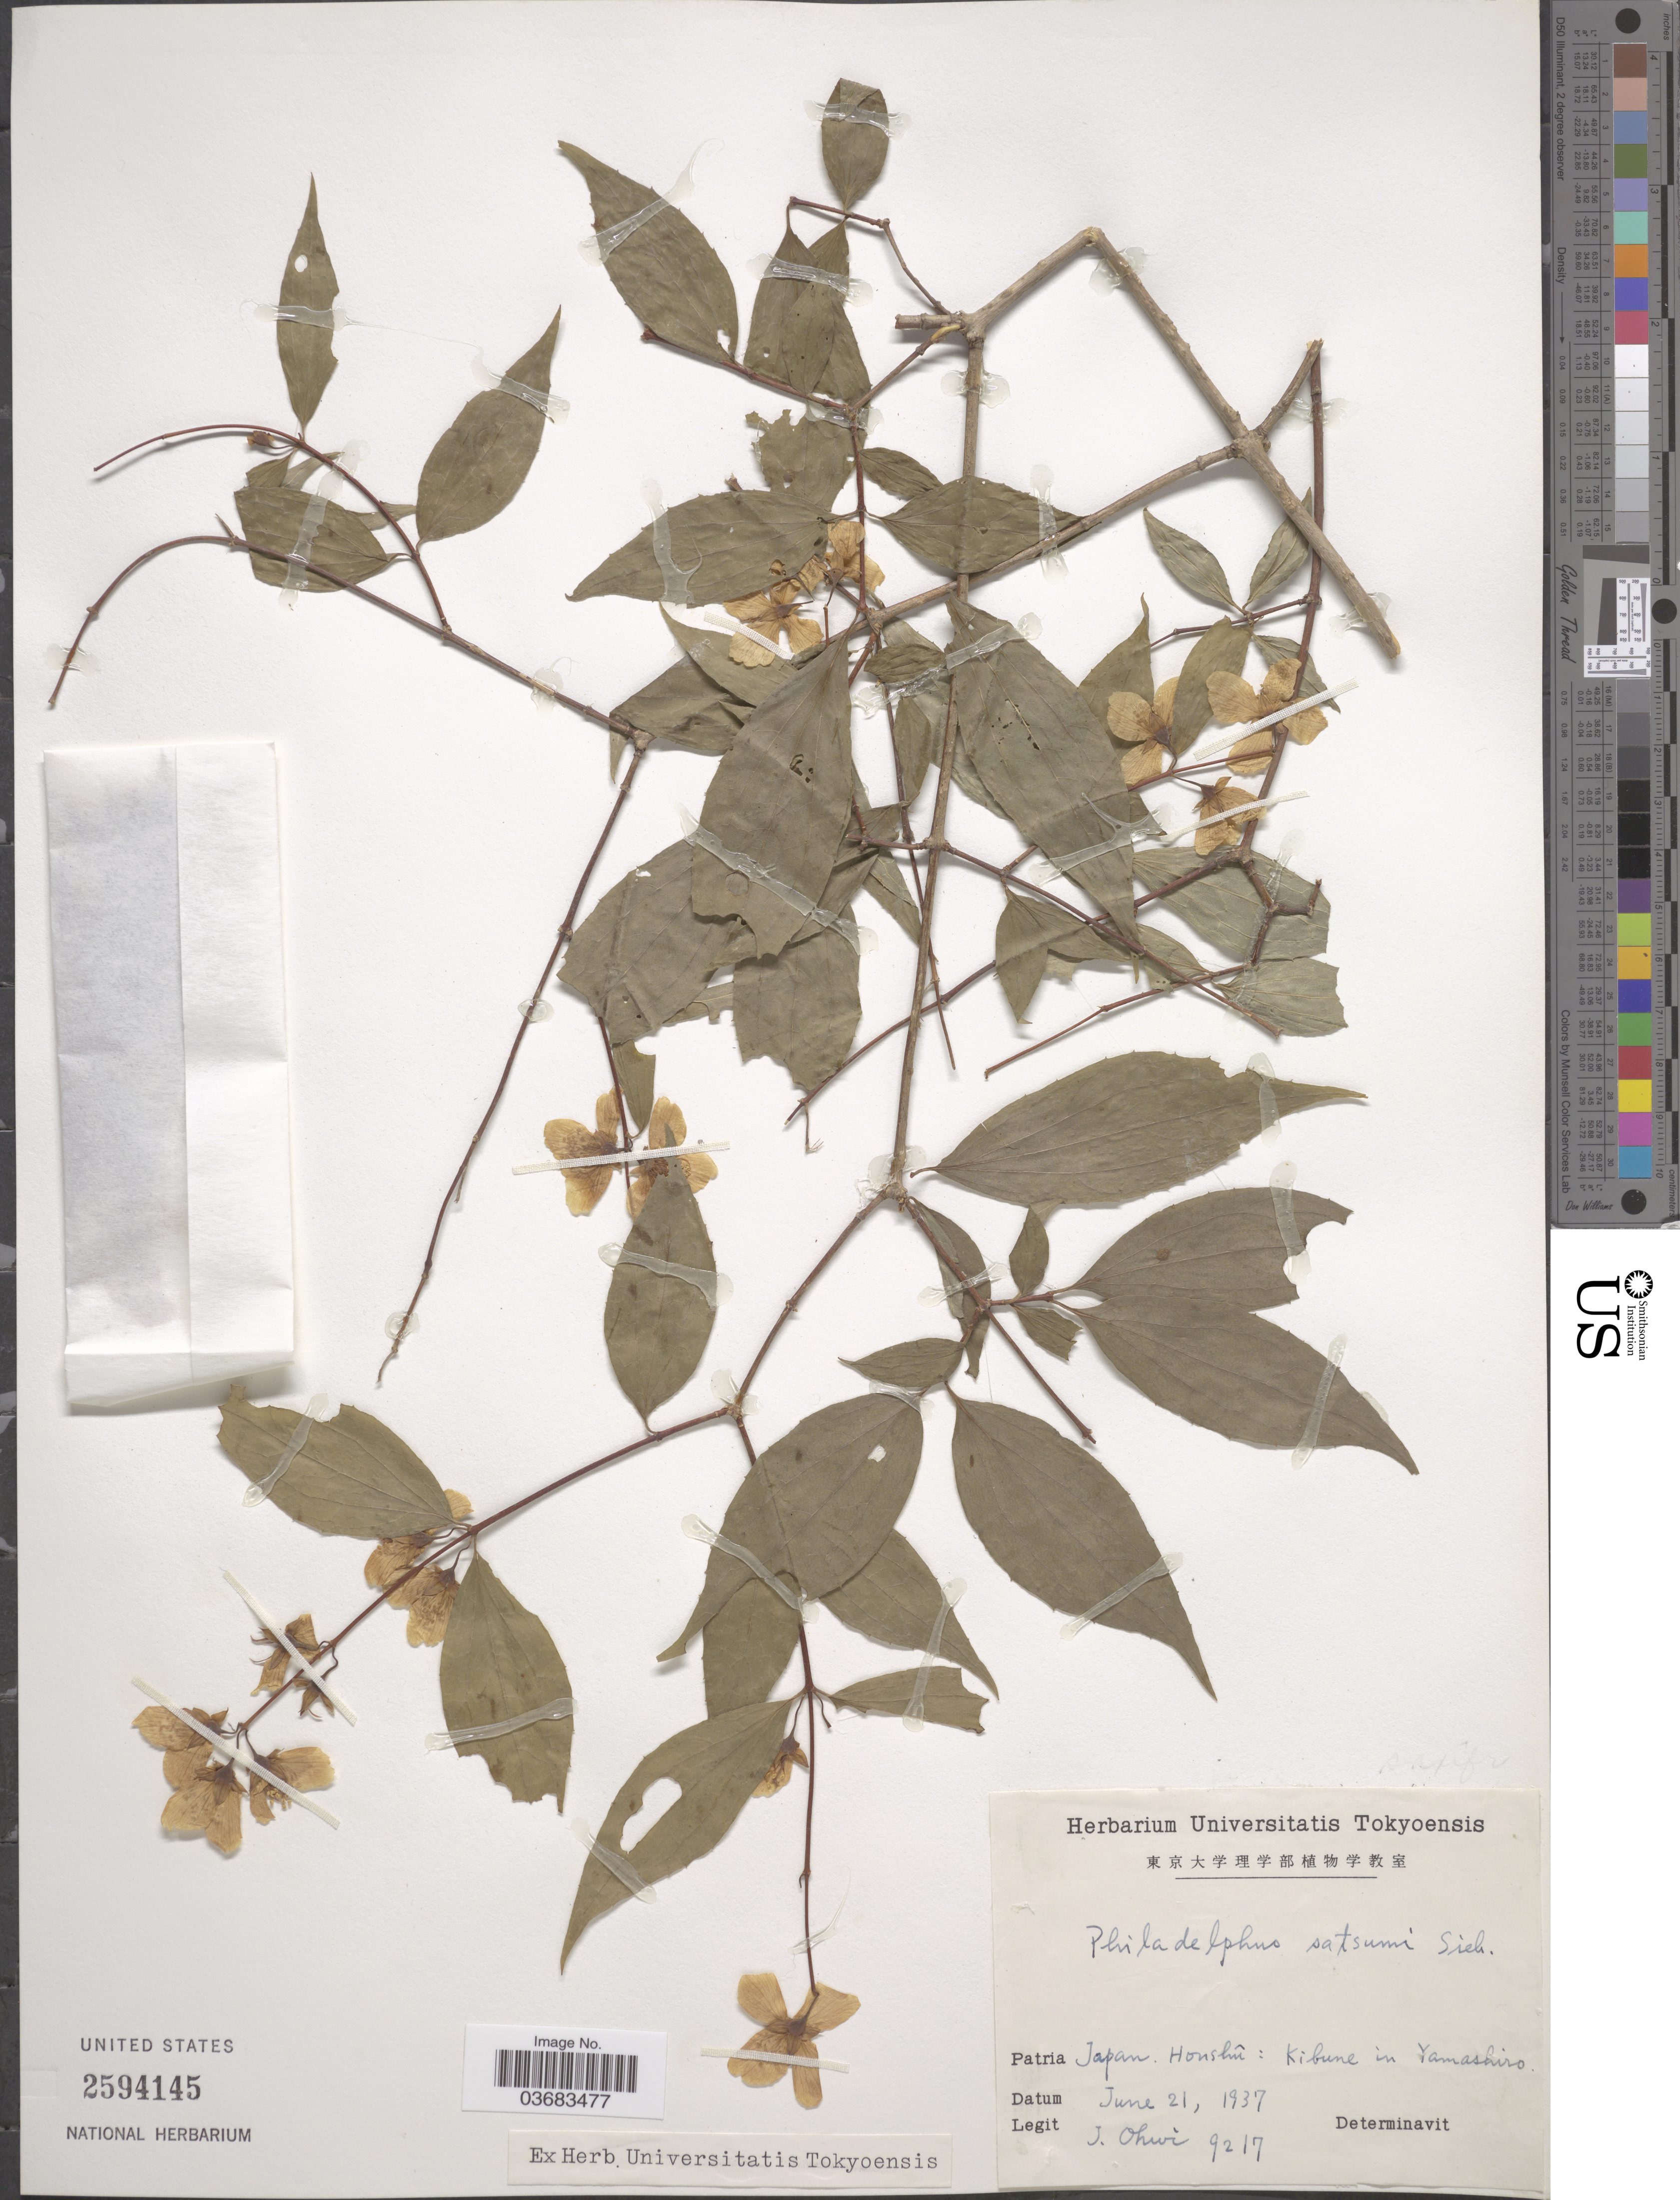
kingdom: Plantae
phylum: Tracheophyta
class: Magnoliopsida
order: Cornales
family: Hydrangeaceae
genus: Philadelphus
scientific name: Philadelphus satsumanus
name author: Miq.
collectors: J. Ohwi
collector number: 9217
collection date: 1937-06-21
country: Japan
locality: Honshû: Kibune in Yamashiro.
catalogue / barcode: US 2594145